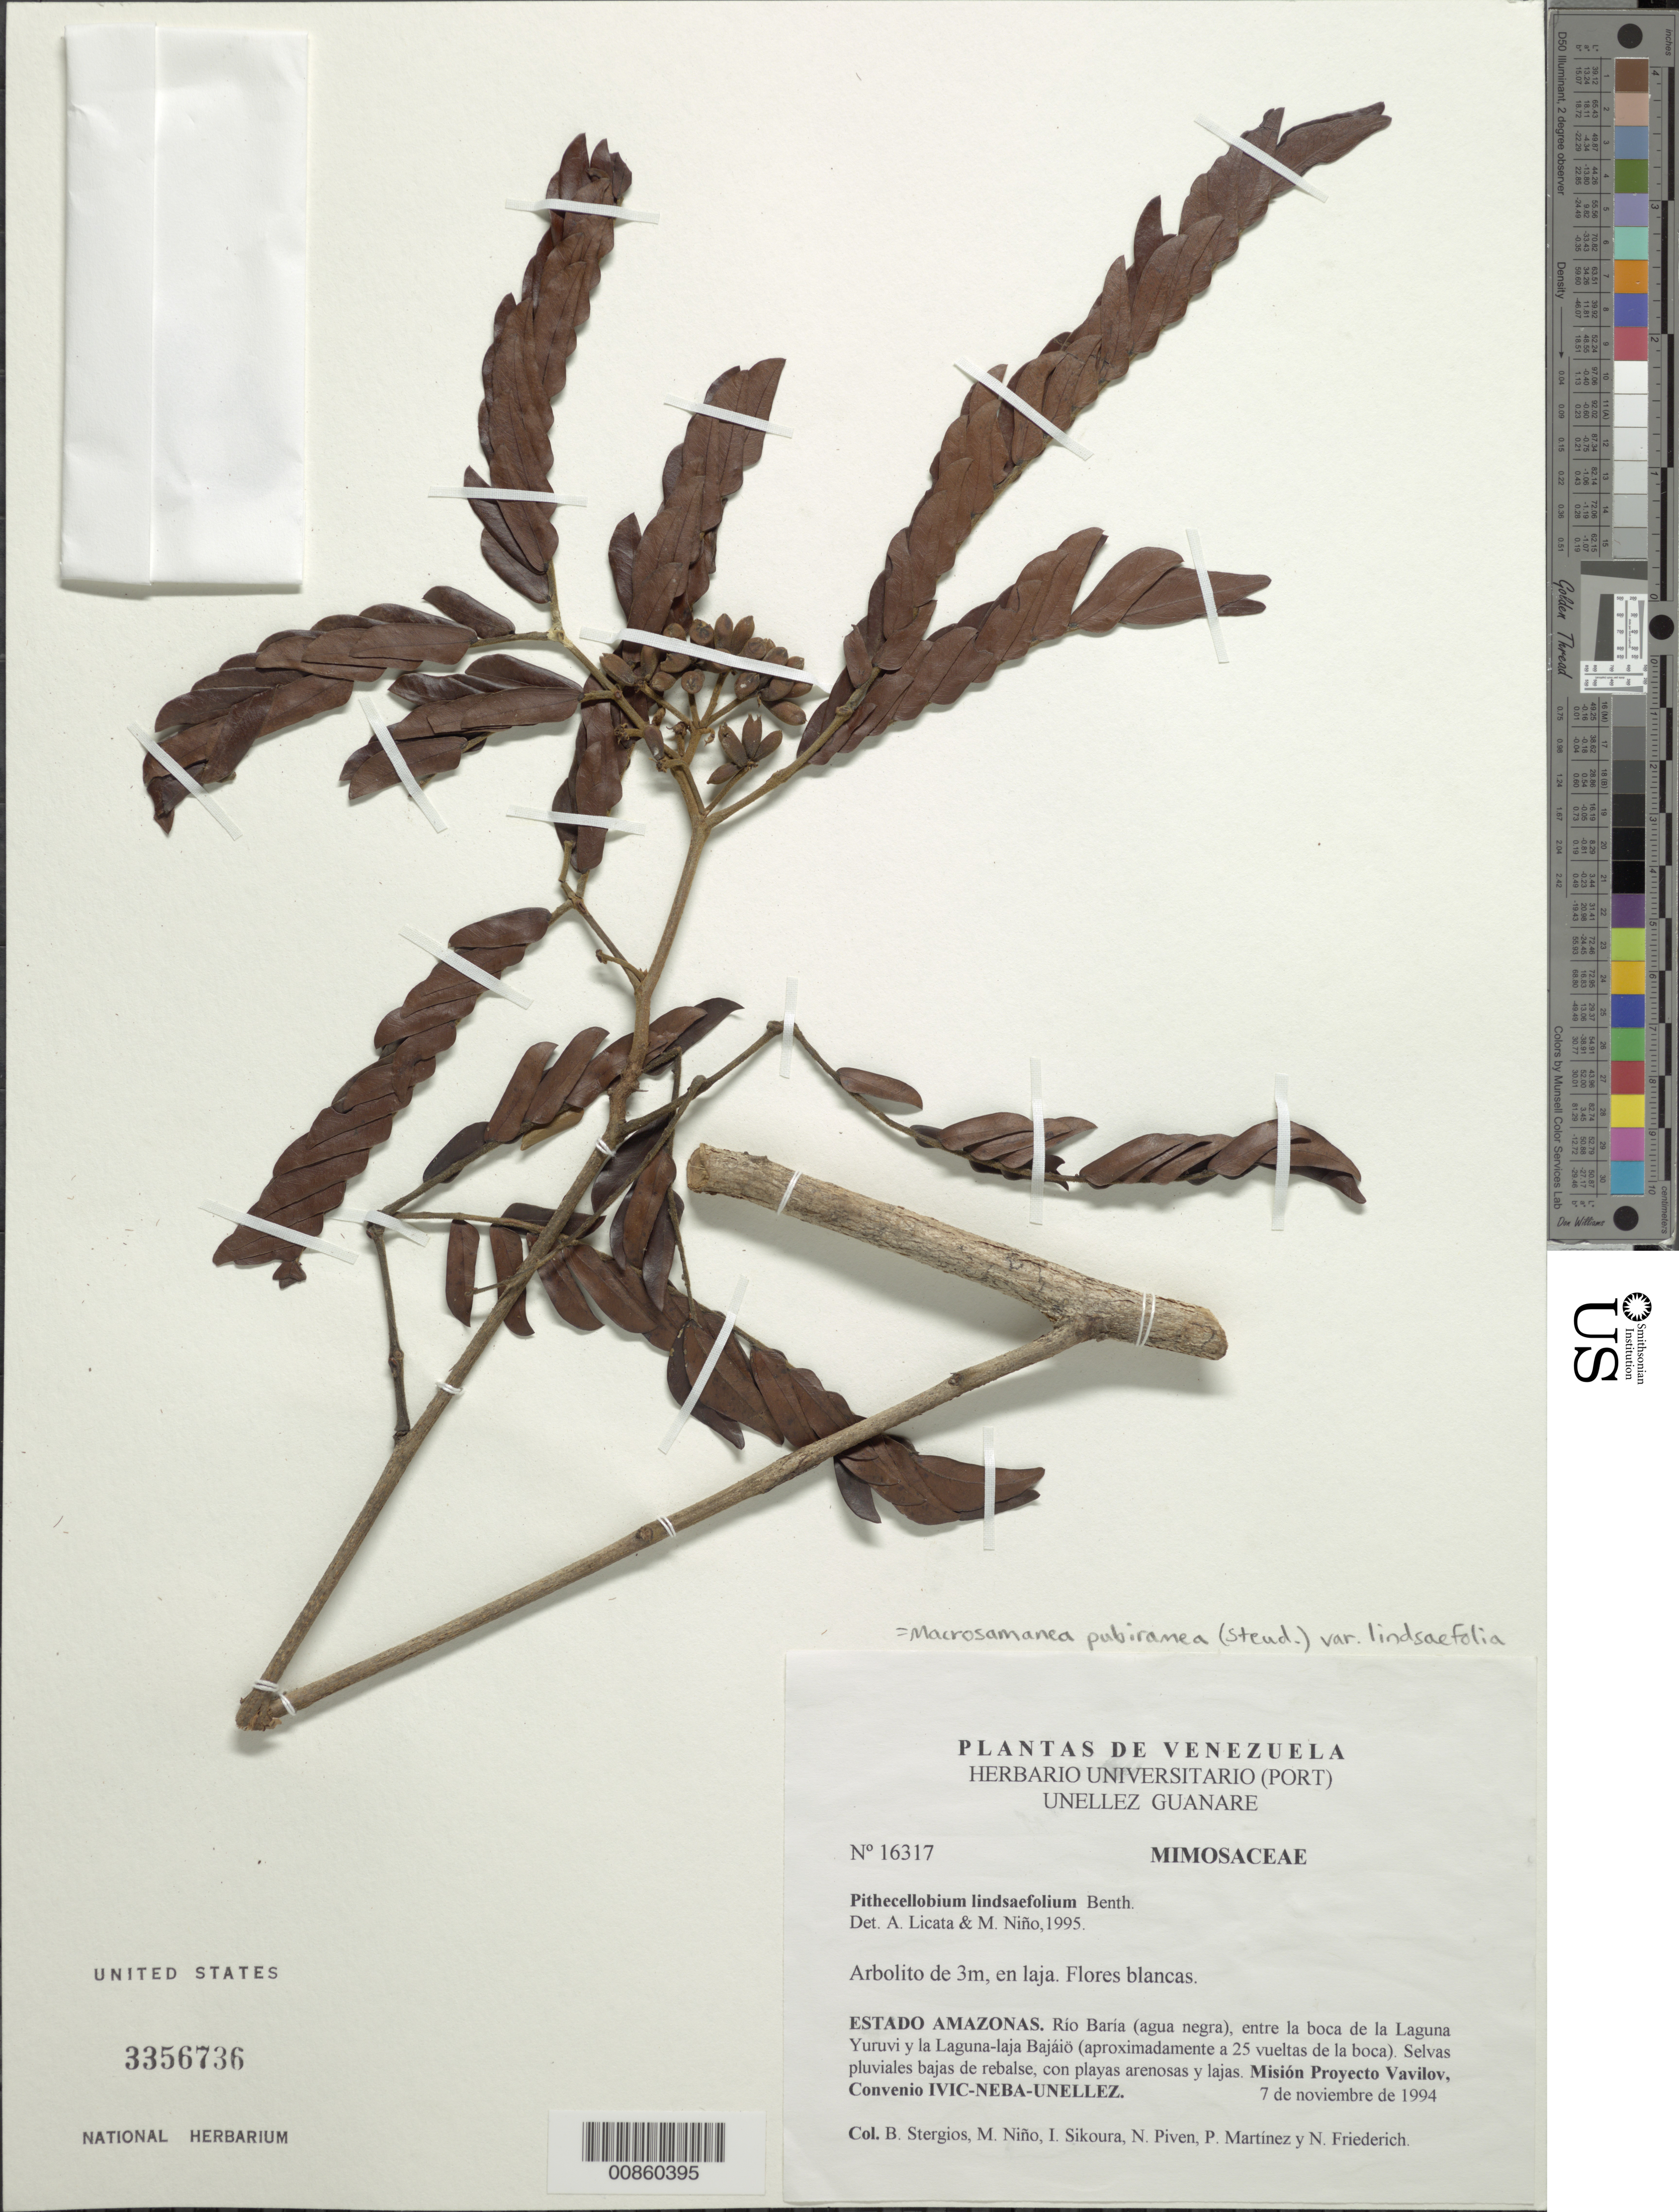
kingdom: Plantae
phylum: Tracheophyta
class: Magnoliopsida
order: Fabales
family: Fabaceae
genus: Macrosamanea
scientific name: Macrosamanea pubiramea var. lindsaeifolia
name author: (Spruce ex Benth.) Barneby & J.W. Grimes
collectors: B. G. Stergios, S. M. Niño, I. Sikoura, N. Piven, P. Martinez & N. Friederich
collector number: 16317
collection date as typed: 7-Nov-94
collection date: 1994-11-07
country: Venezuela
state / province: Amazonas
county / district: Río Negro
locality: Río Baría, entre la boca de la Laguna Yuruvi y la Laguna-laja Bajáiö (aprox. a 25 vueltas de la boca)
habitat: Selvas pluviales bajas de rebalse, con playas arenosas y lajas; en laja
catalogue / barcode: US 3356736